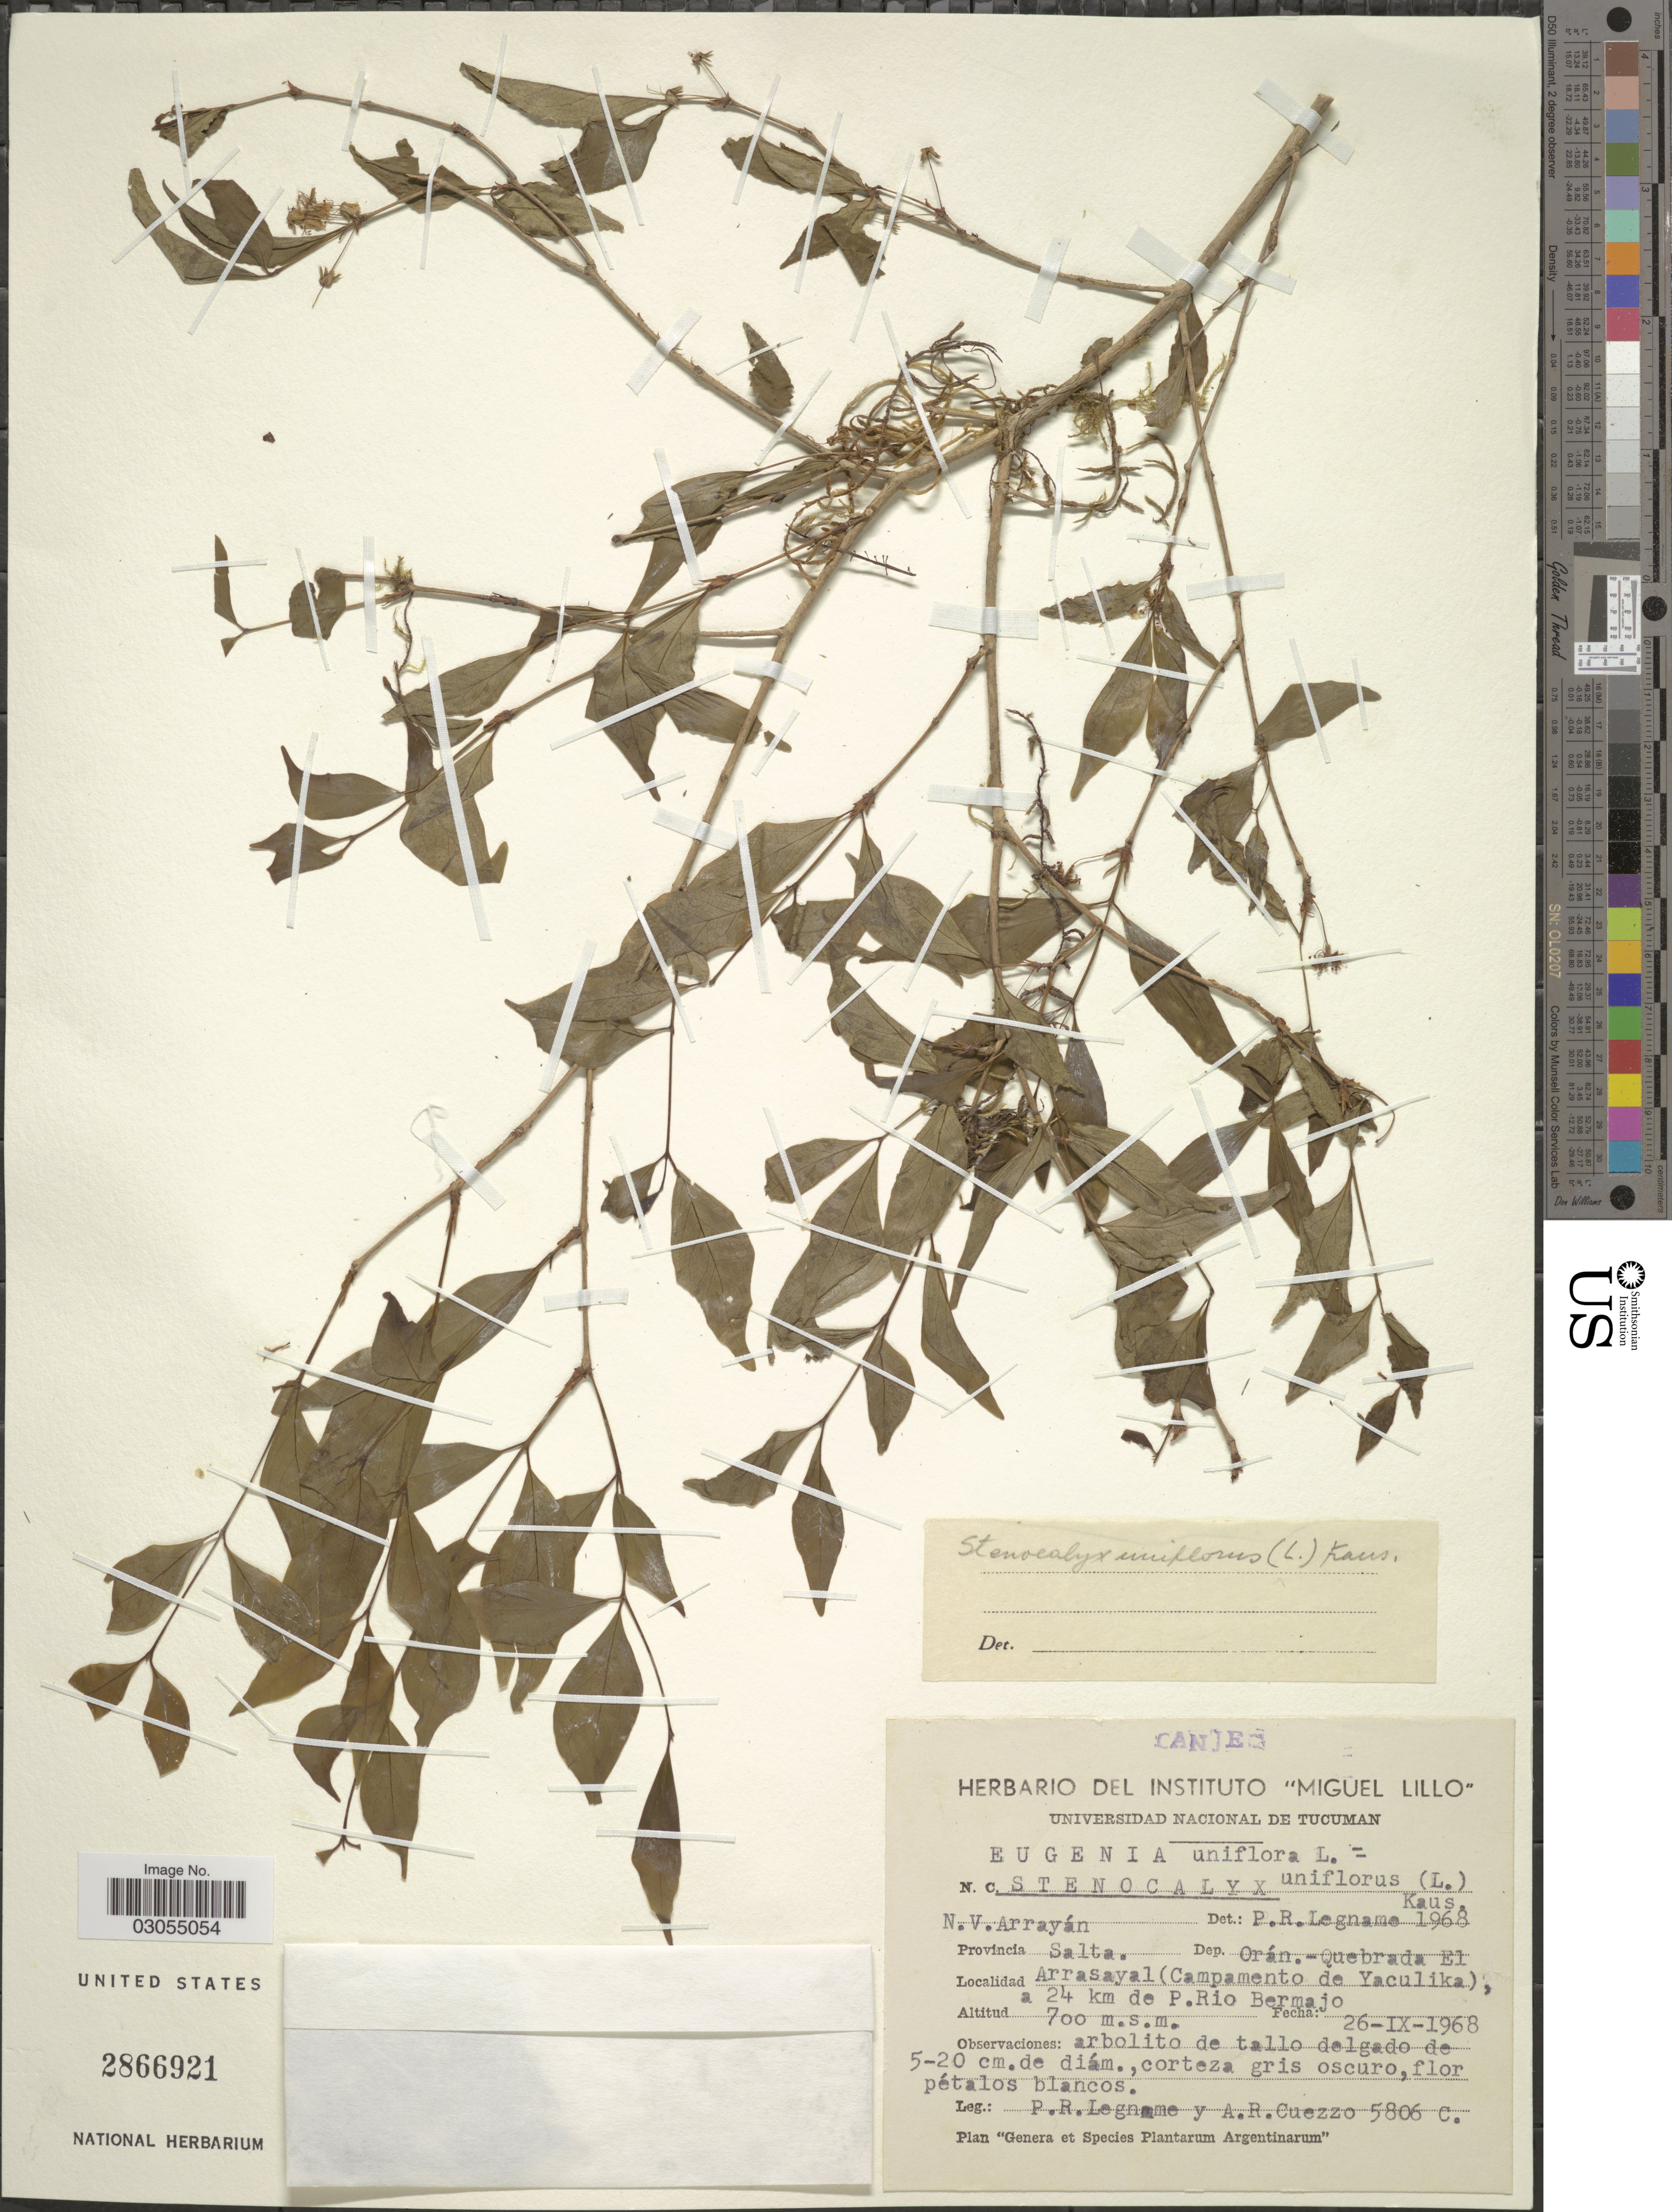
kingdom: Plantae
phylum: Tracheophyta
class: Magnoliopsida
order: Myrtales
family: Myrtaceae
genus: Eugenia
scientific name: Eugenia uniflora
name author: L.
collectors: P. R. Legname & A. Cuezzo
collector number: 5806C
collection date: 1968-09-26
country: Argentina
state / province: Salta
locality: Dep. Orán- Quebrada El Arrasayal (Campamento de Yaculika), a 24 km de P. Rio Bermajo.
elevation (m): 700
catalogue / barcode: US 2866921